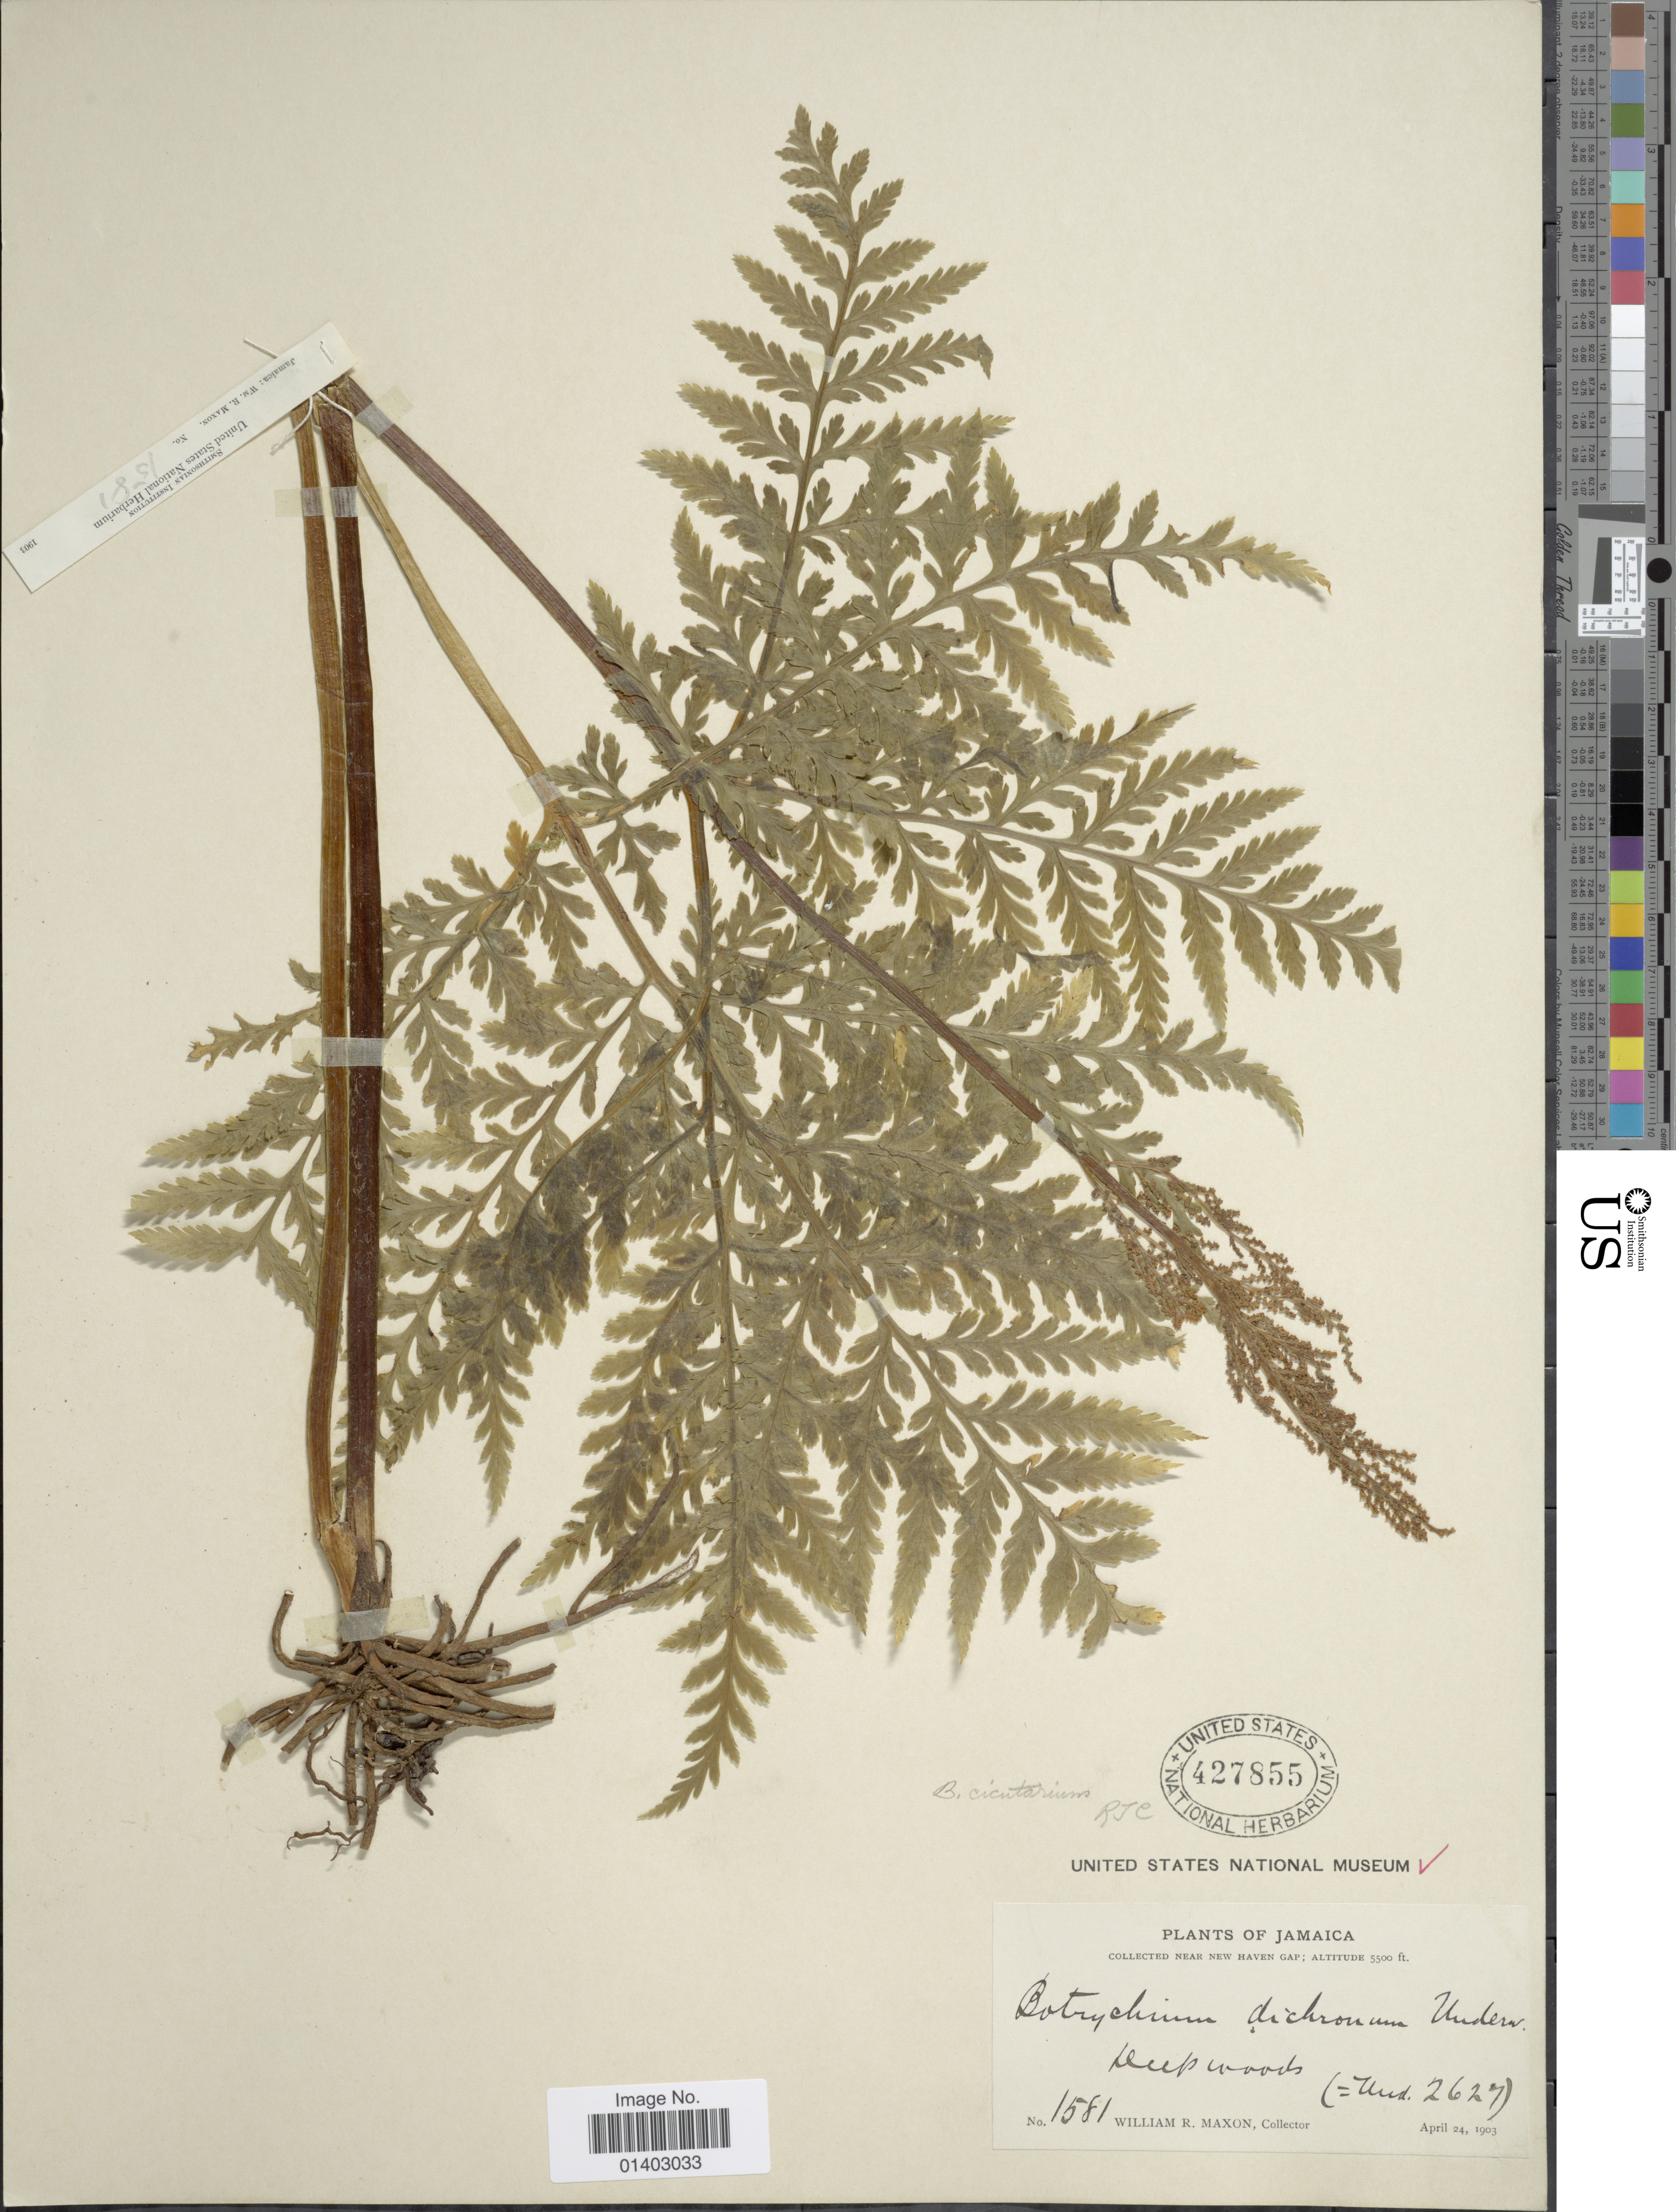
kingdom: Plantae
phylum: Tracheophyta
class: Polypodiopsida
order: Ophioglossales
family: Ophioglossaceae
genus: Botrychium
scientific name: Botrychium virginianum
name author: (L.) Sw.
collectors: W. R. Maxon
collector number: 1581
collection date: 1903-04-24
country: Jamaica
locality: Near New haven Gap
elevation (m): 1676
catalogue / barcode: US 427855